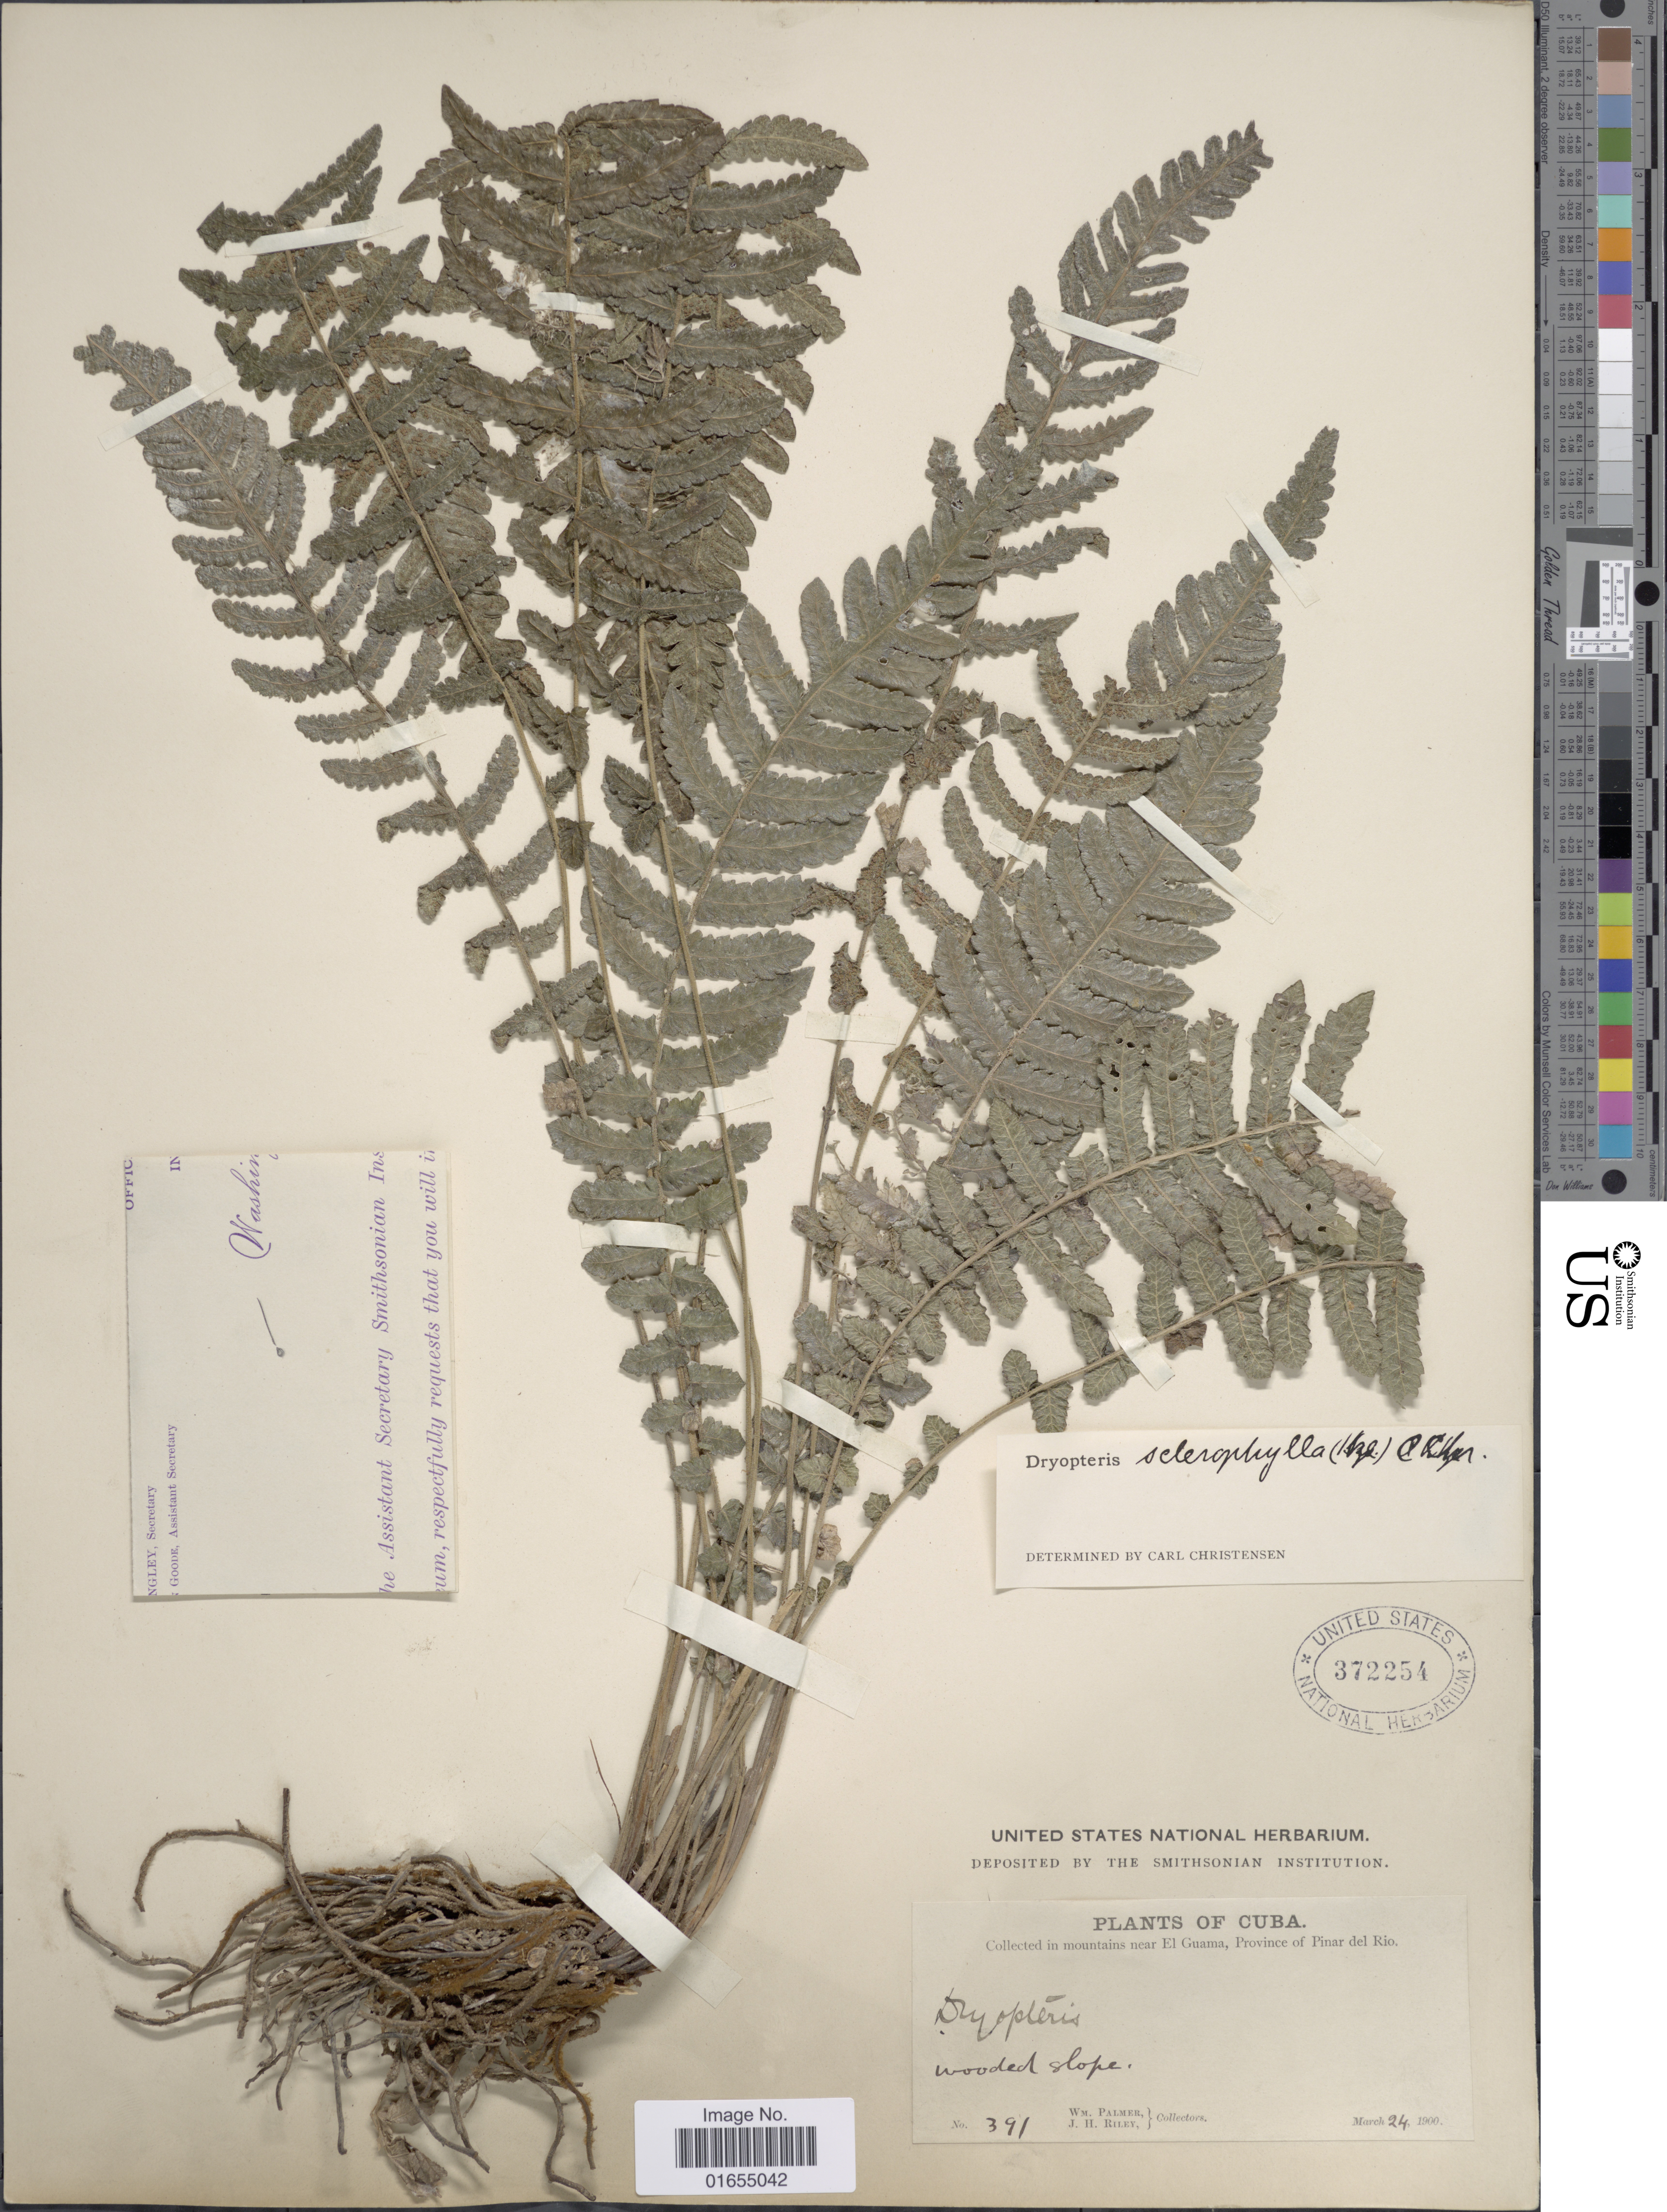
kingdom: Plantae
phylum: Tracheophyta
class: Polypodiopsida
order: Polypodiales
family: Thelypteridaceae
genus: Goniopteris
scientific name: Goniopteris sclerophylla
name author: (Poepp.) C.V. Morton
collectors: W. Palmer & J. H. Riley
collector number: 391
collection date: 1900-03-24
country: Cuba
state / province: Pinar del Río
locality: Mountains near El Guama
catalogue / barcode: US 372254